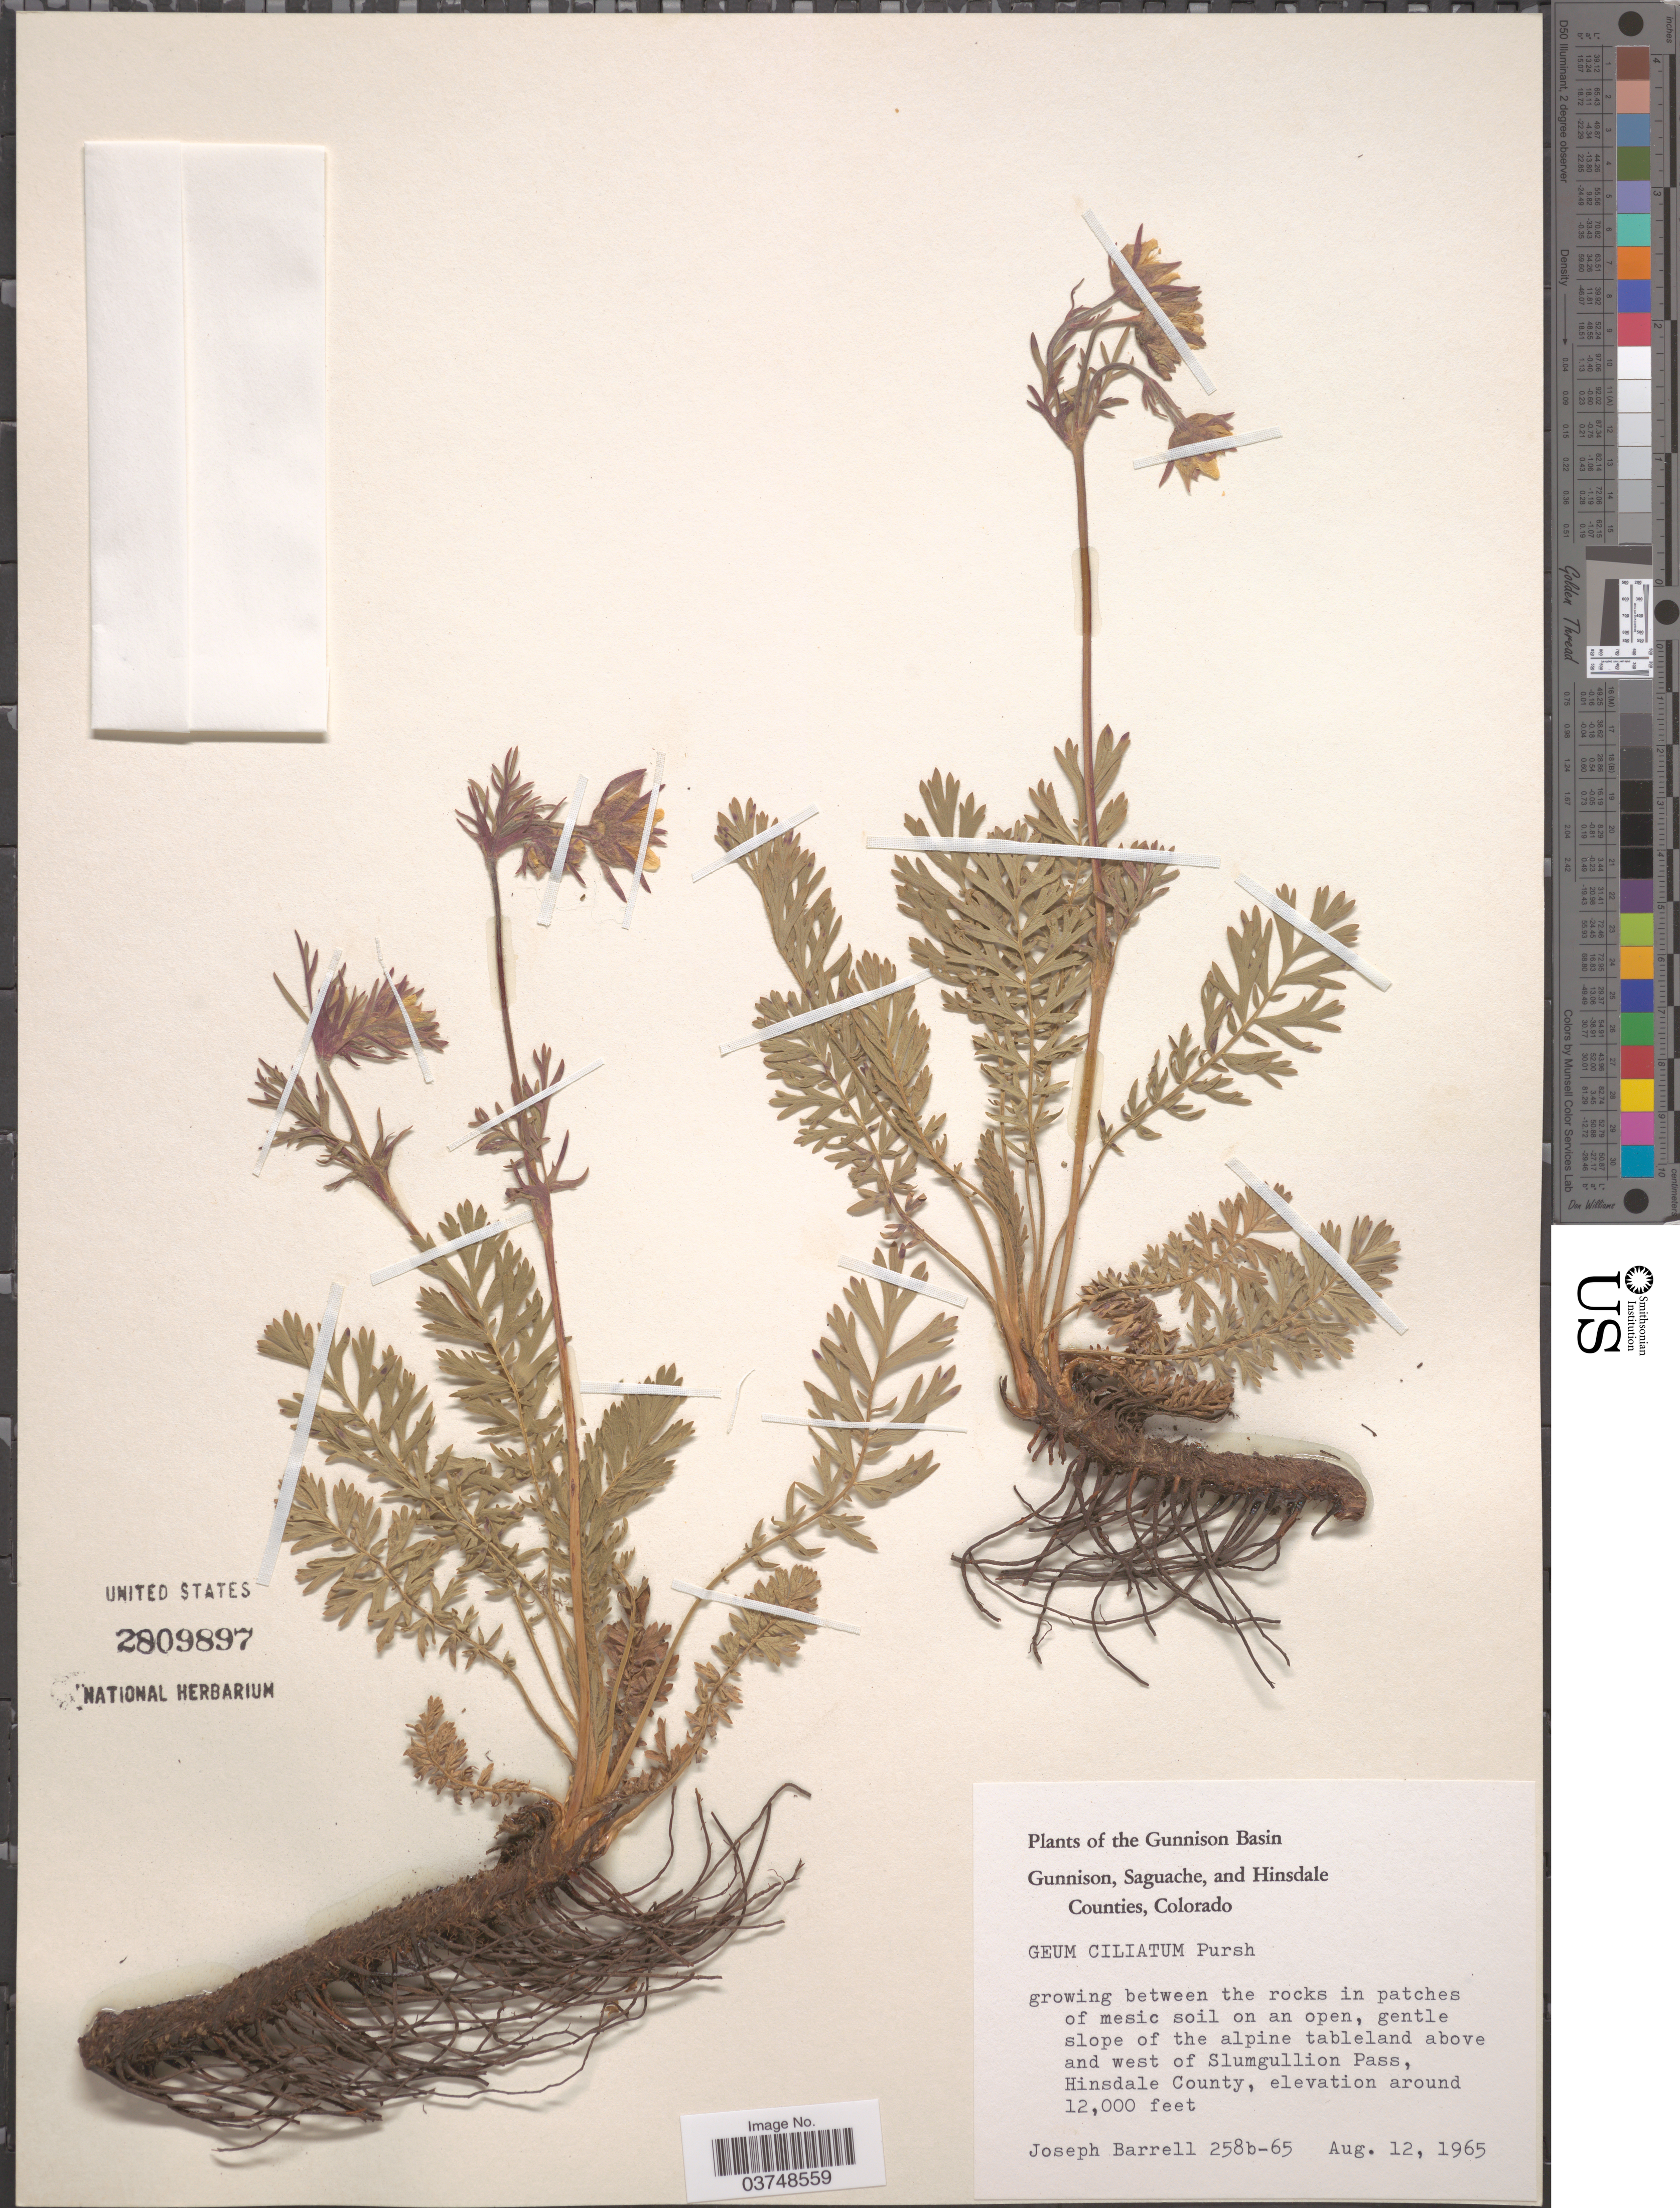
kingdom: Plantae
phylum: Tracheophyta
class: Magnoliopsida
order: Rosales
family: Rosaceae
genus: Geum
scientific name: Geum triflorum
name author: Pursh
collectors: J. Barrell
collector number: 258b-65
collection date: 1965-08-12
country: United States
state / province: Colorado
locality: Gunnison Basin. Above and west of Slumgullion Pass, Hinsdale County.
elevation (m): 3658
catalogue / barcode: US 2809897